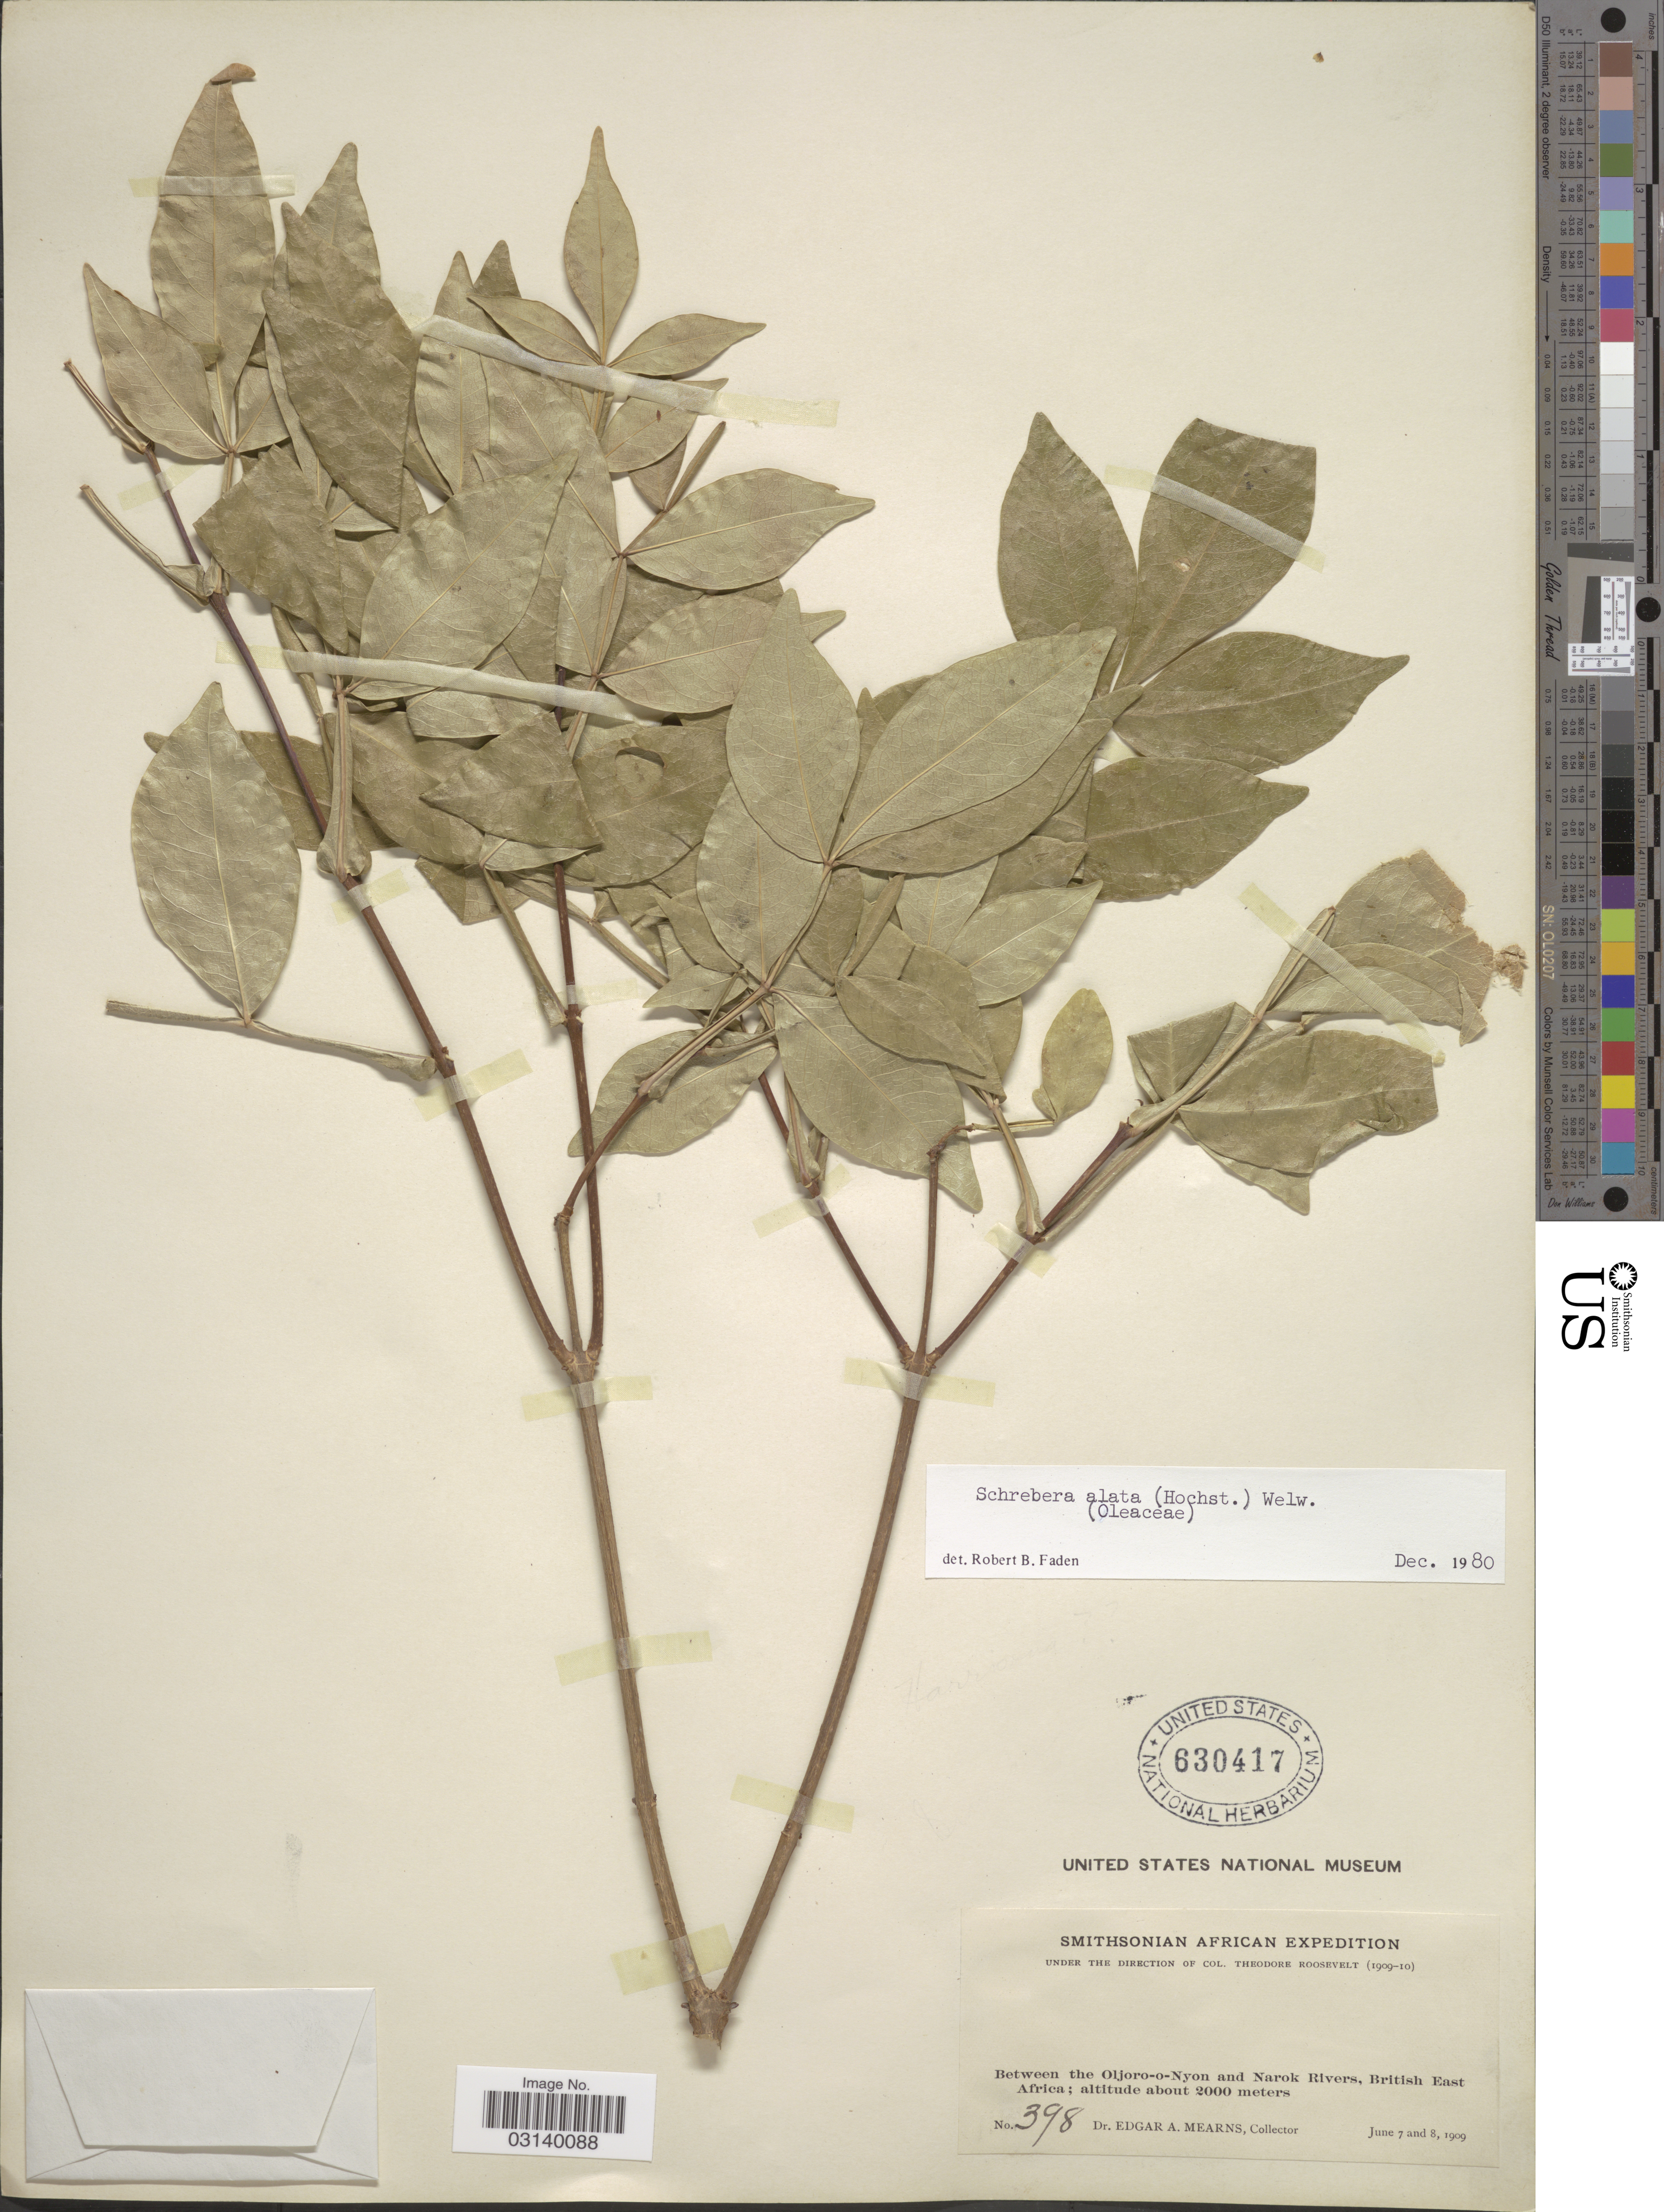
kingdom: Plantae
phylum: Tracheophyta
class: Magnoliopsida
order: Lamiales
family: Oleaceae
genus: Schrebera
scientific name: Schrebera alata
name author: (Hochst.) Welw.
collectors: E. A. Mearns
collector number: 398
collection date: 1909-06-07/1909-06-08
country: Kenya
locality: Between the Oljoro-o-Nyon and Narok Rivers, British East Africa.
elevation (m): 2000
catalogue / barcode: US 630417